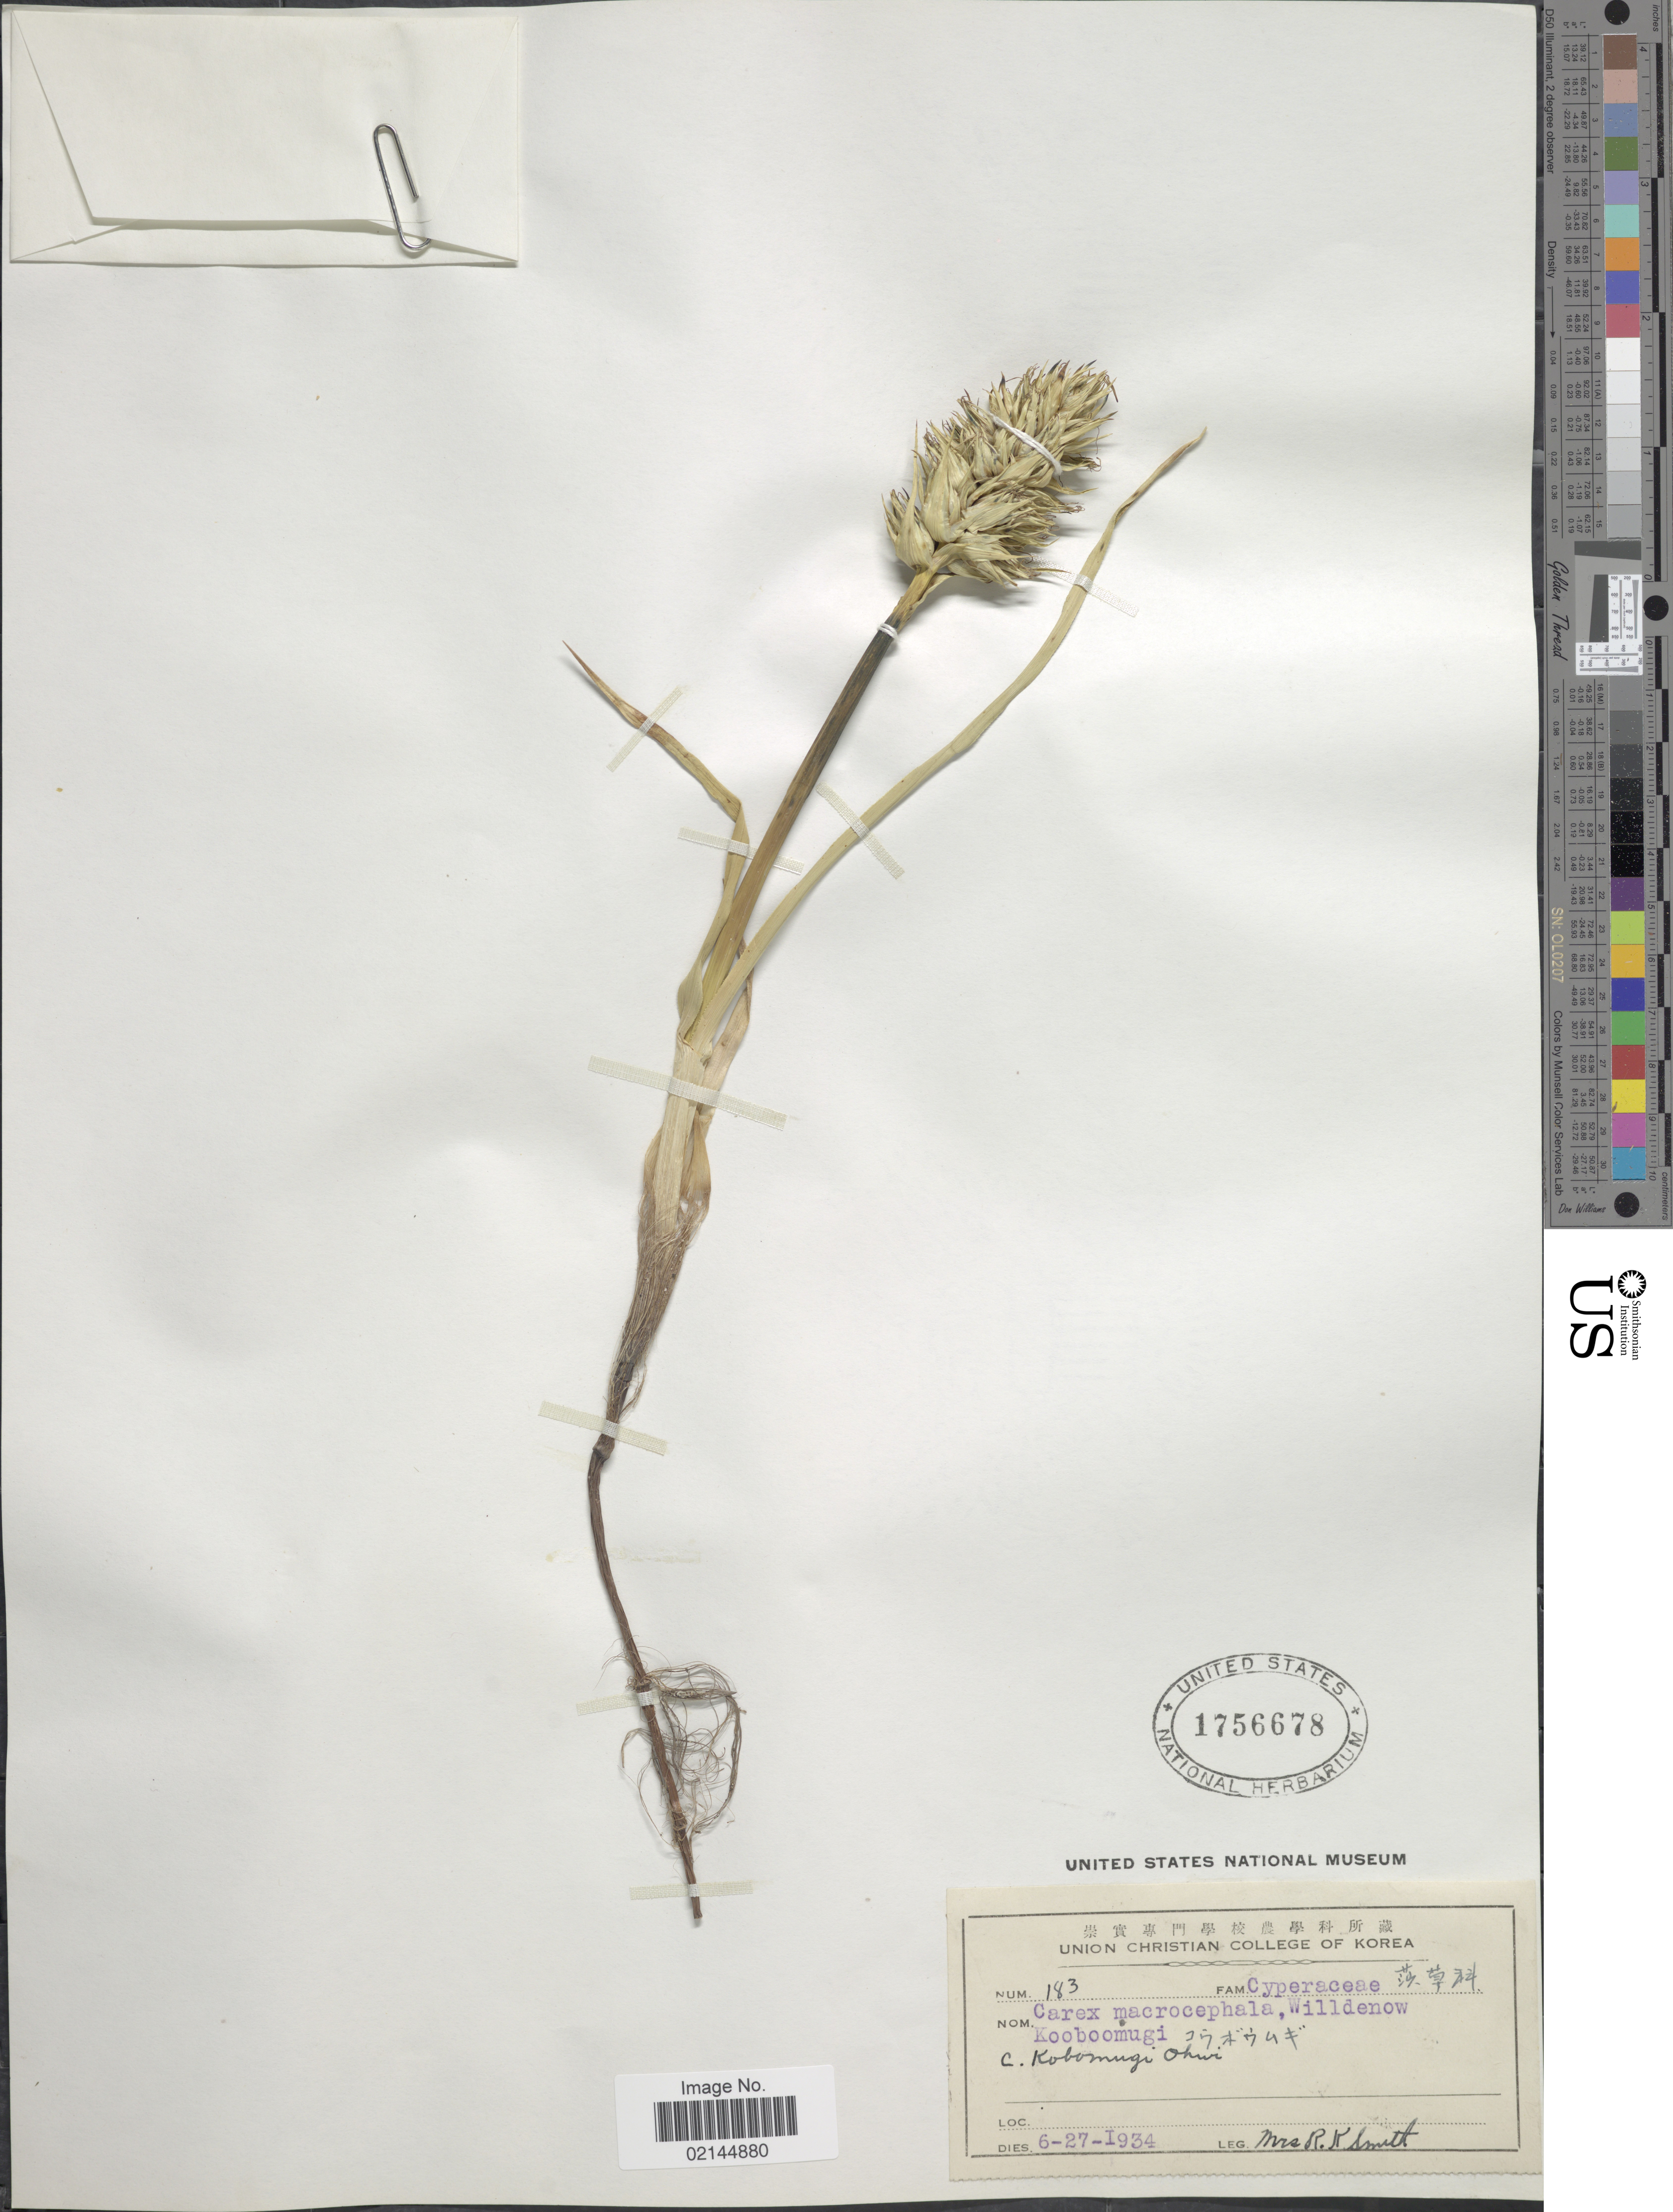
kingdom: Plantae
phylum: Tracheophyta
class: Liliopsida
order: Poales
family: Cyperaceae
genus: Carex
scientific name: Carex kobomugi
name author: Ohwi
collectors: R. Smith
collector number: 183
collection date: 1934-06-27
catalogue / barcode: US 1756678